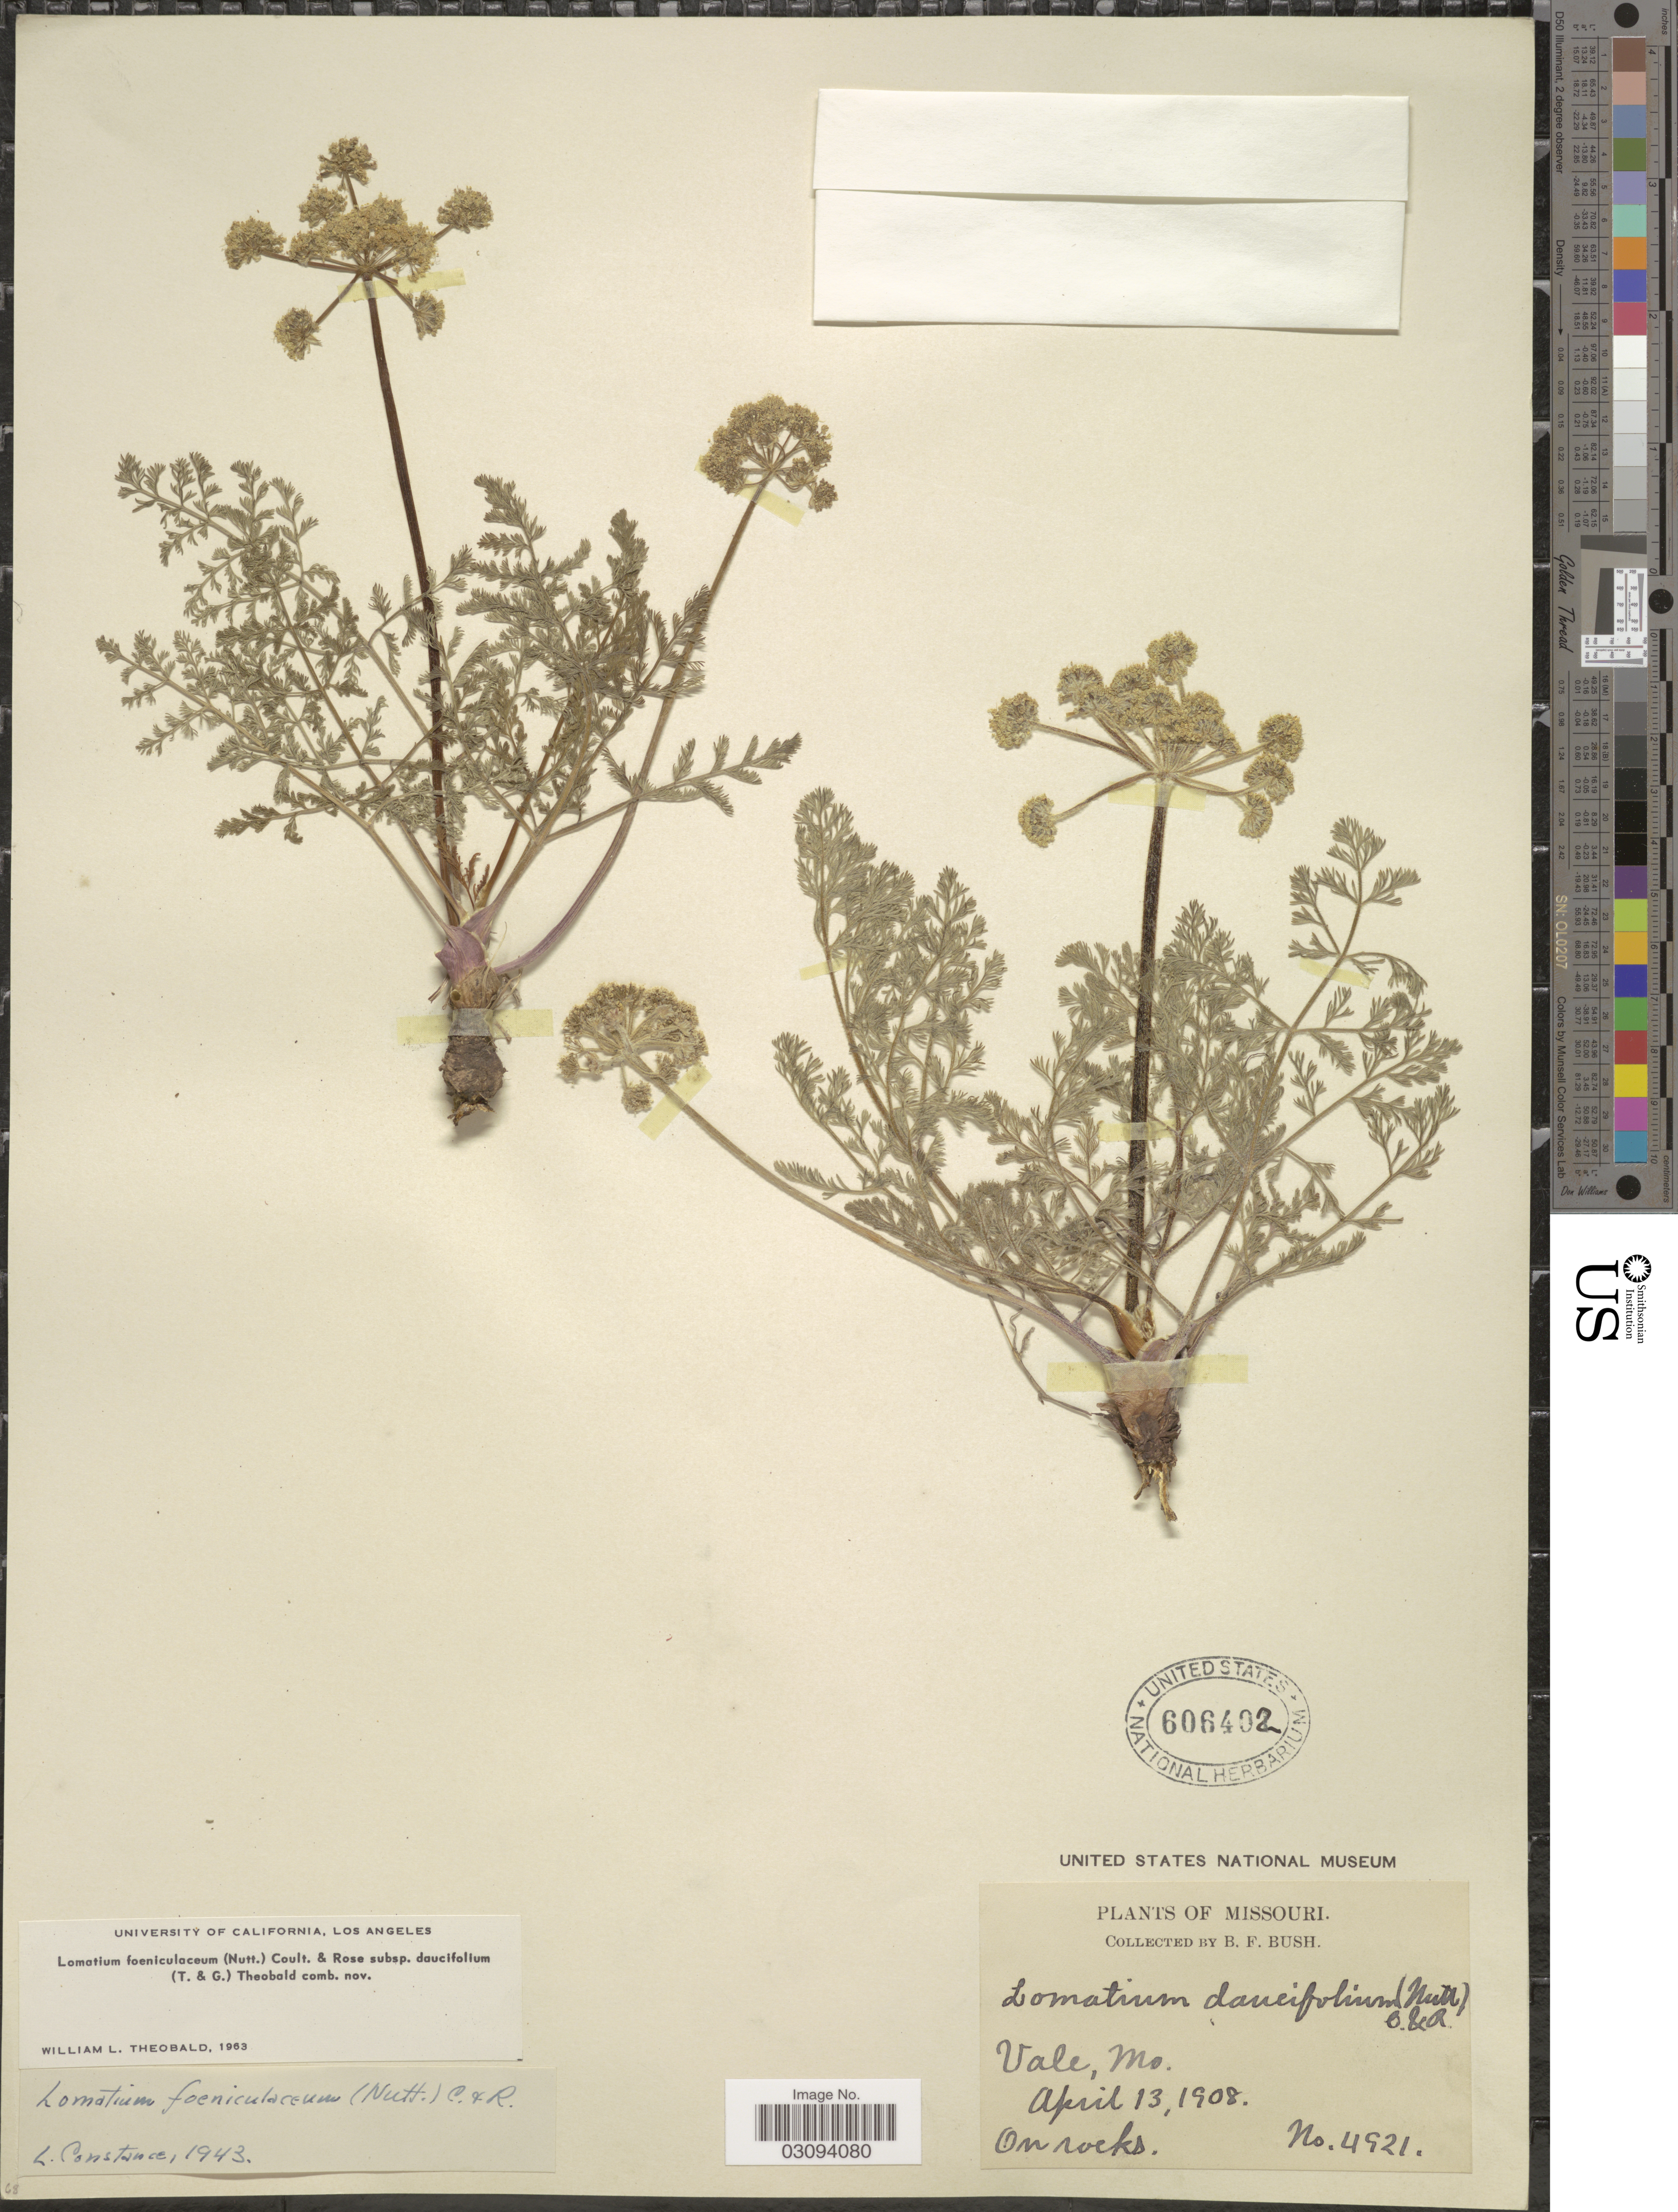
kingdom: Plantae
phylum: Tracheophyta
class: Magnoliopsida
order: Apiales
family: Apiaceae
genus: Lomatium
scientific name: Lomatium foeniculaceum subsp. daucifolium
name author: (Torr. & A. Gray) W.L. Theob.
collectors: B. F. Bush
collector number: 4921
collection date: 1908-04-13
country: United States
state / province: Missouri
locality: Vale, Mo.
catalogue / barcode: US 606402